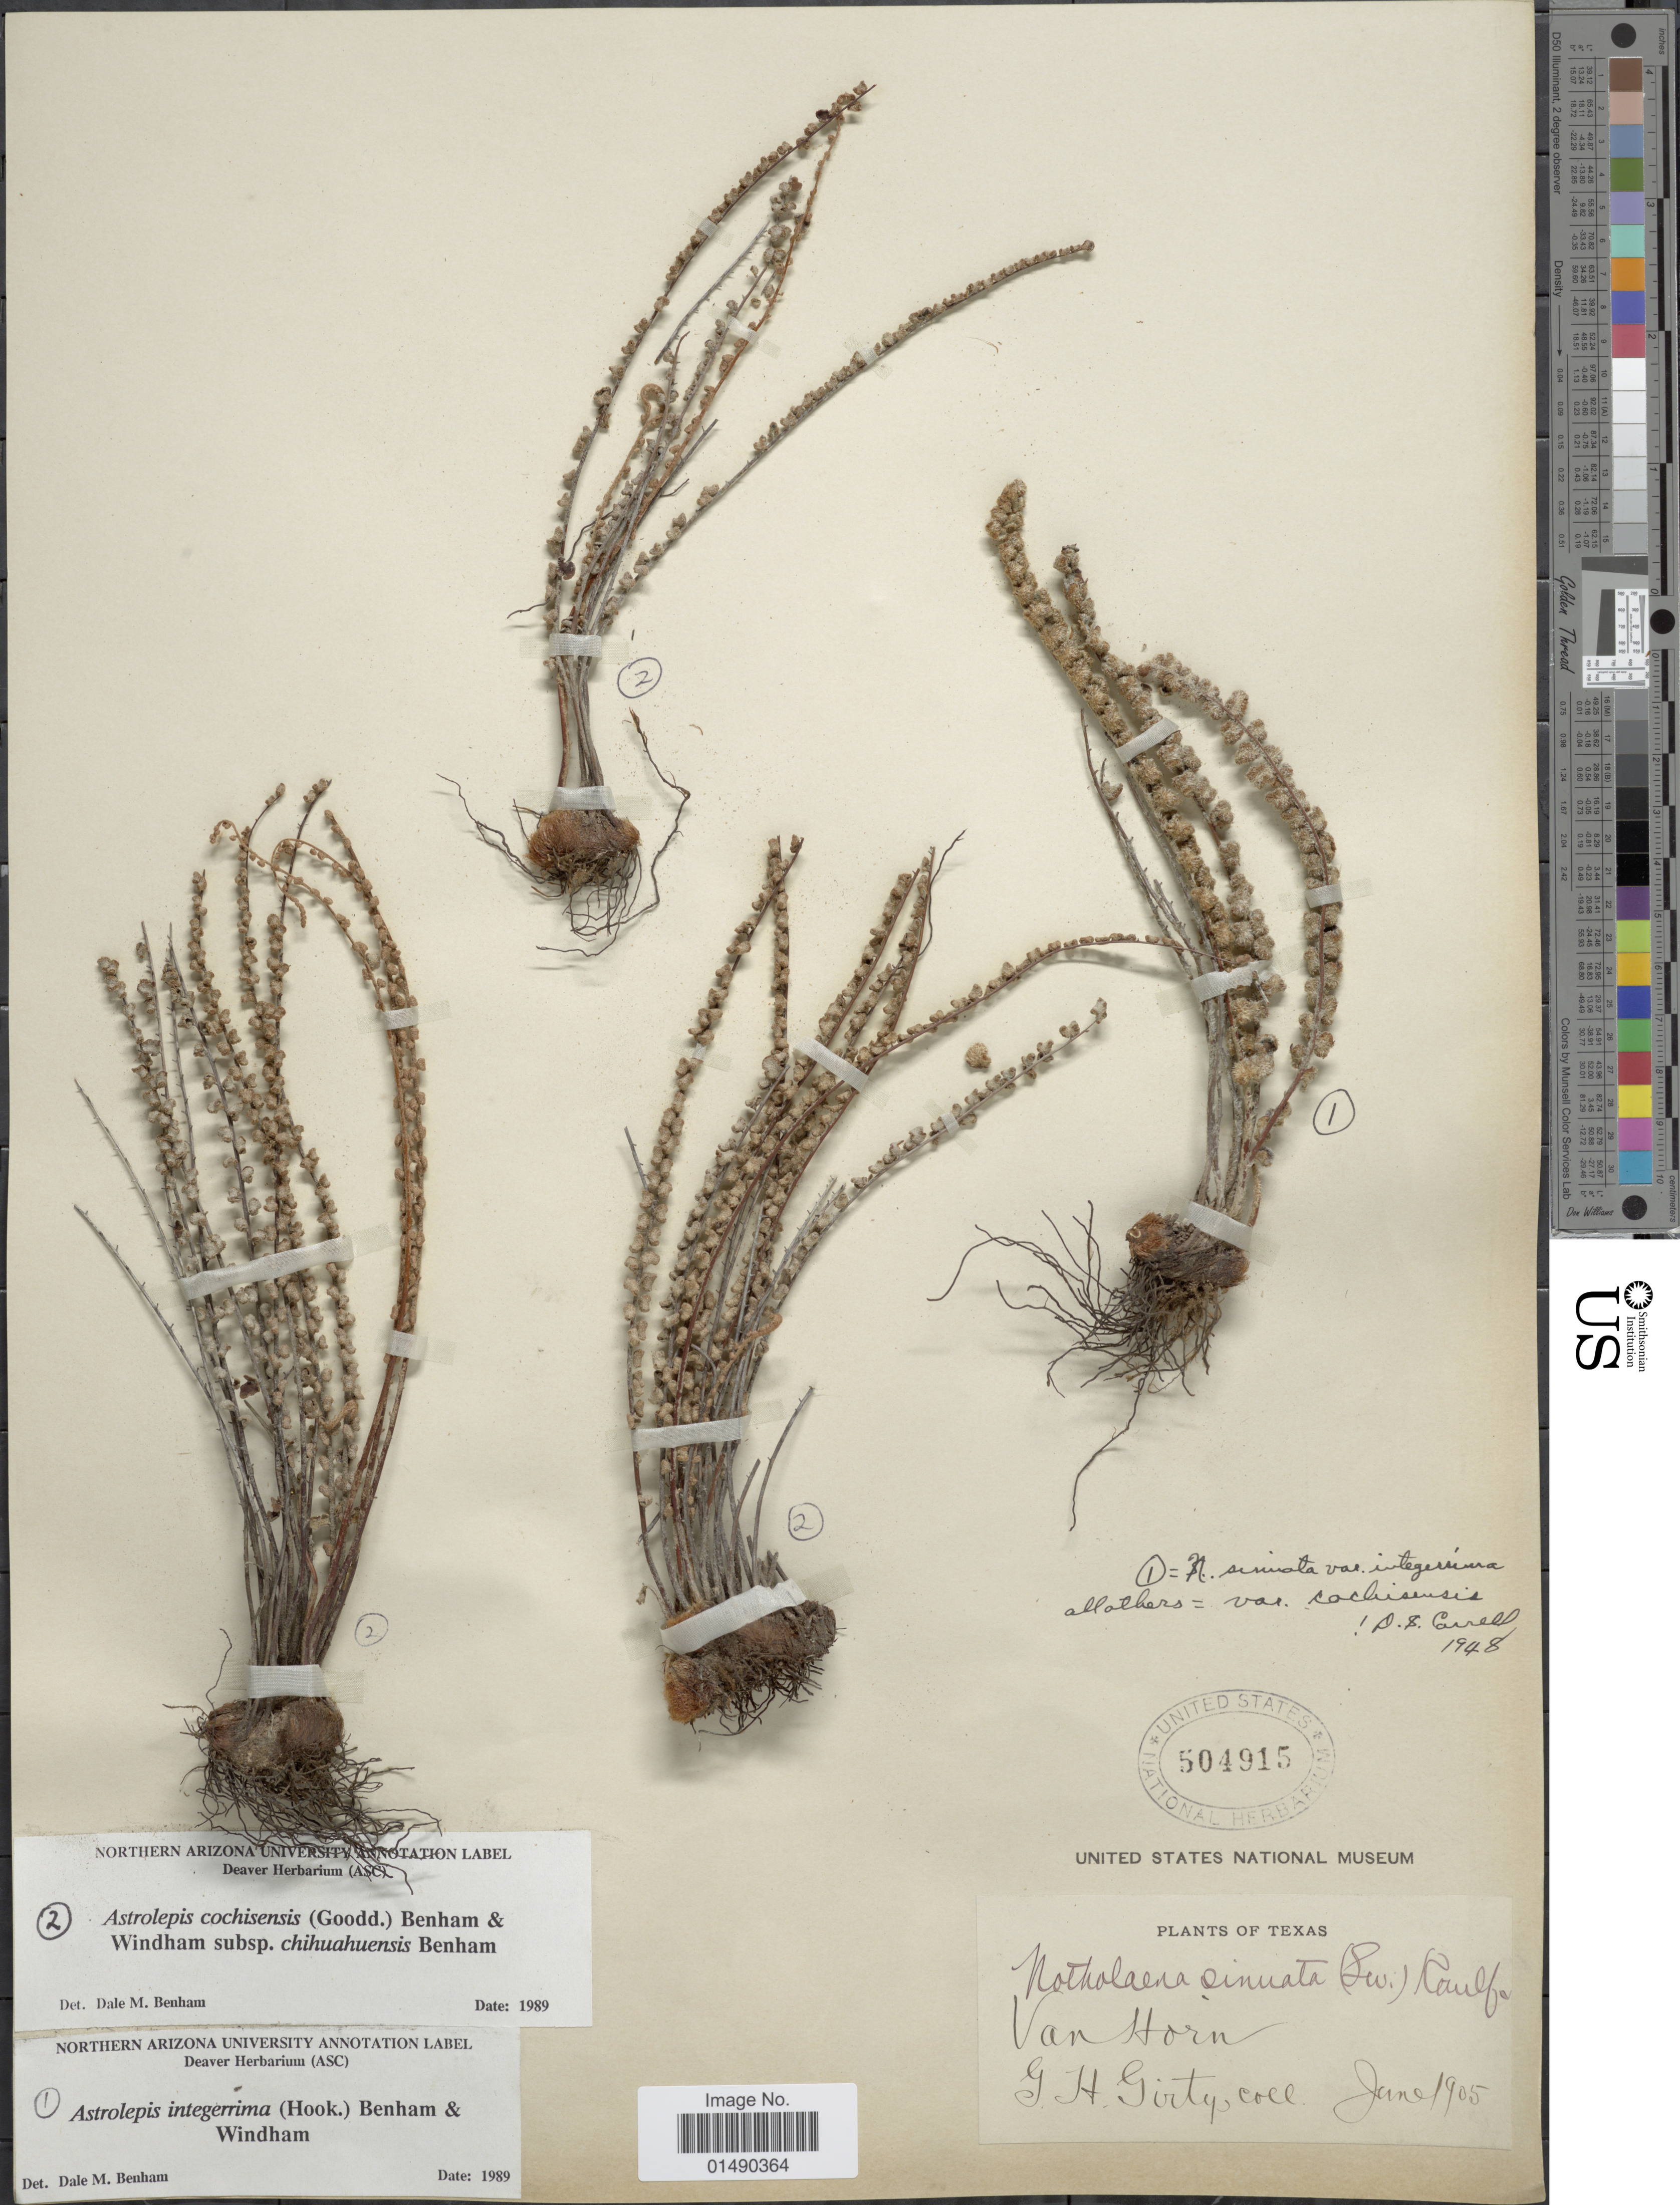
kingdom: Plantae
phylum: Tracheophyta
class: Polypodiopsida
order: Polypodiales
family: Pteridaceae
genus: Astrolepis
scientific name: Astrolepis cochisensis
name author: (C.O. Goodd.) D.M. Benham & Windham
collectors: G. Girty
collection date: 1905-06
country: United States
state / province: Texas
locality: Texas, Van Horn.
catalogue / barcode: US 504915